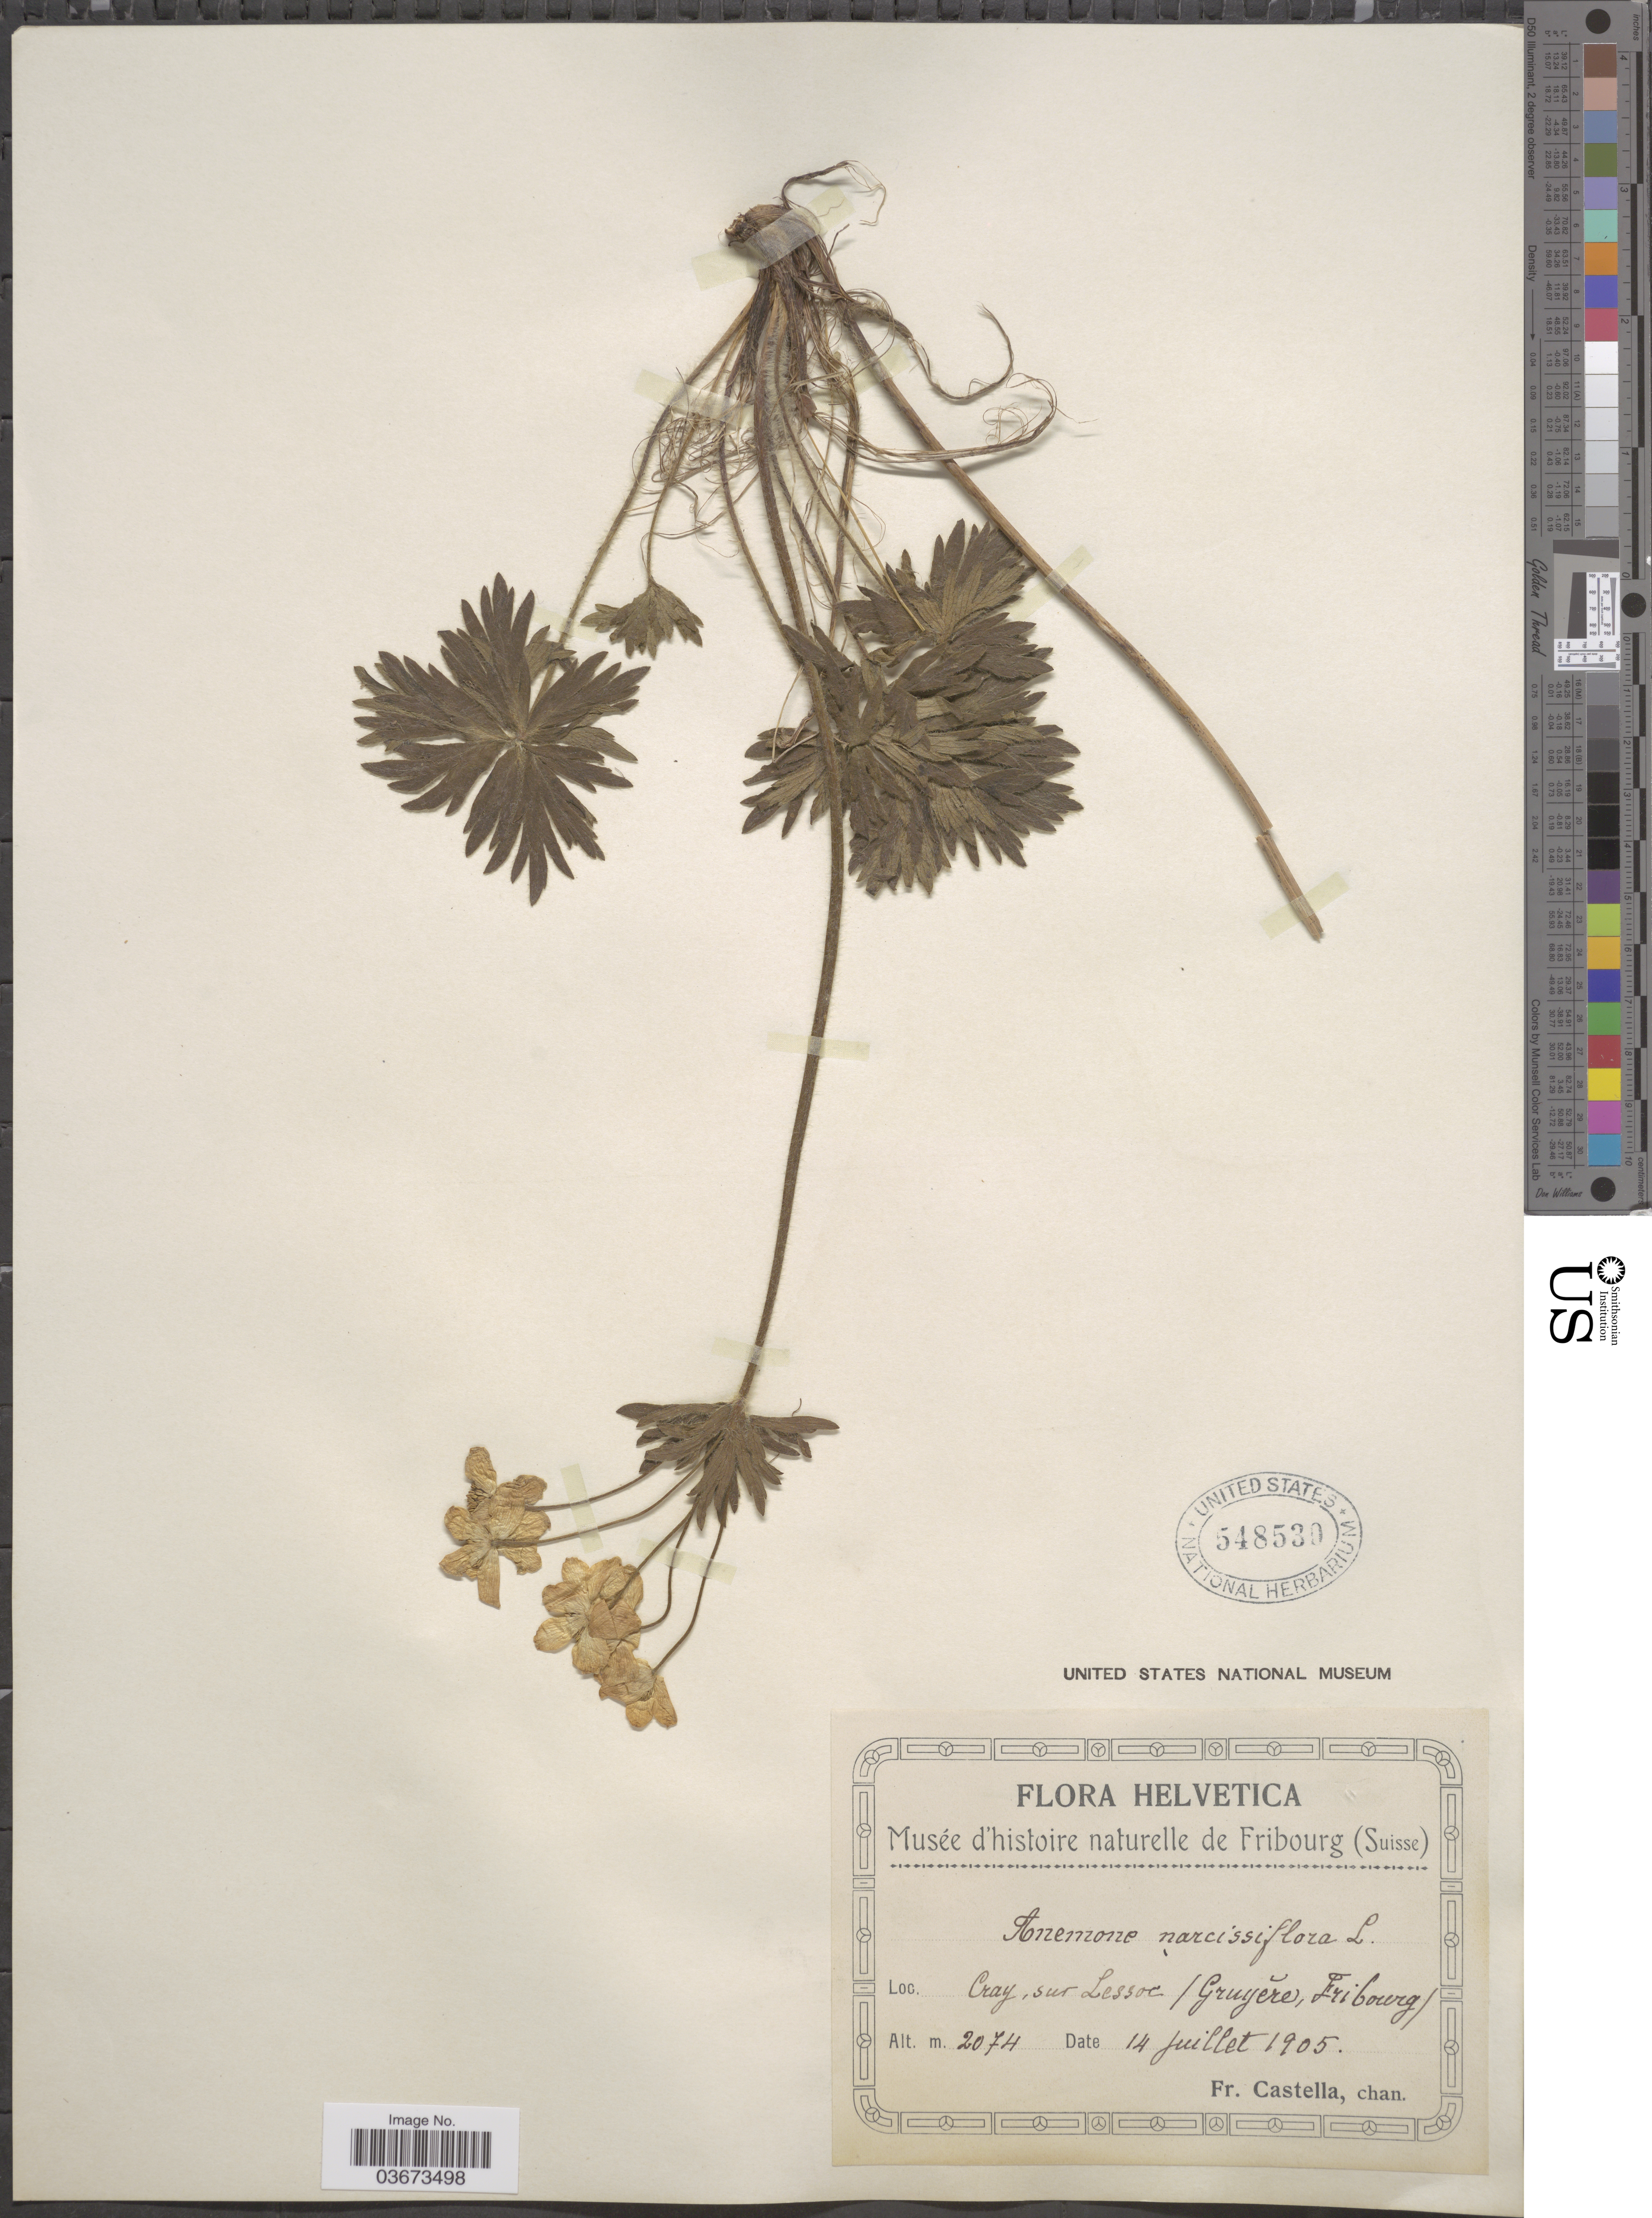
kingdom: Plantae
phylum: Tracheophyta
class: Magnoliopsida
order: Ranunculales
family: Ranunculaceae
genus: Anemone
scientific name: Anemone narcissiflora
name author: L.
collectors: Fr. Castella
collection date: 1905-07-14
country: Switzerland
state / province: Fribourg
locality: Helvetica. Cray, sur Lessoc (Gruyére, Fribourg).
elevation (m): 2074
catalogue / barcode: US 548530